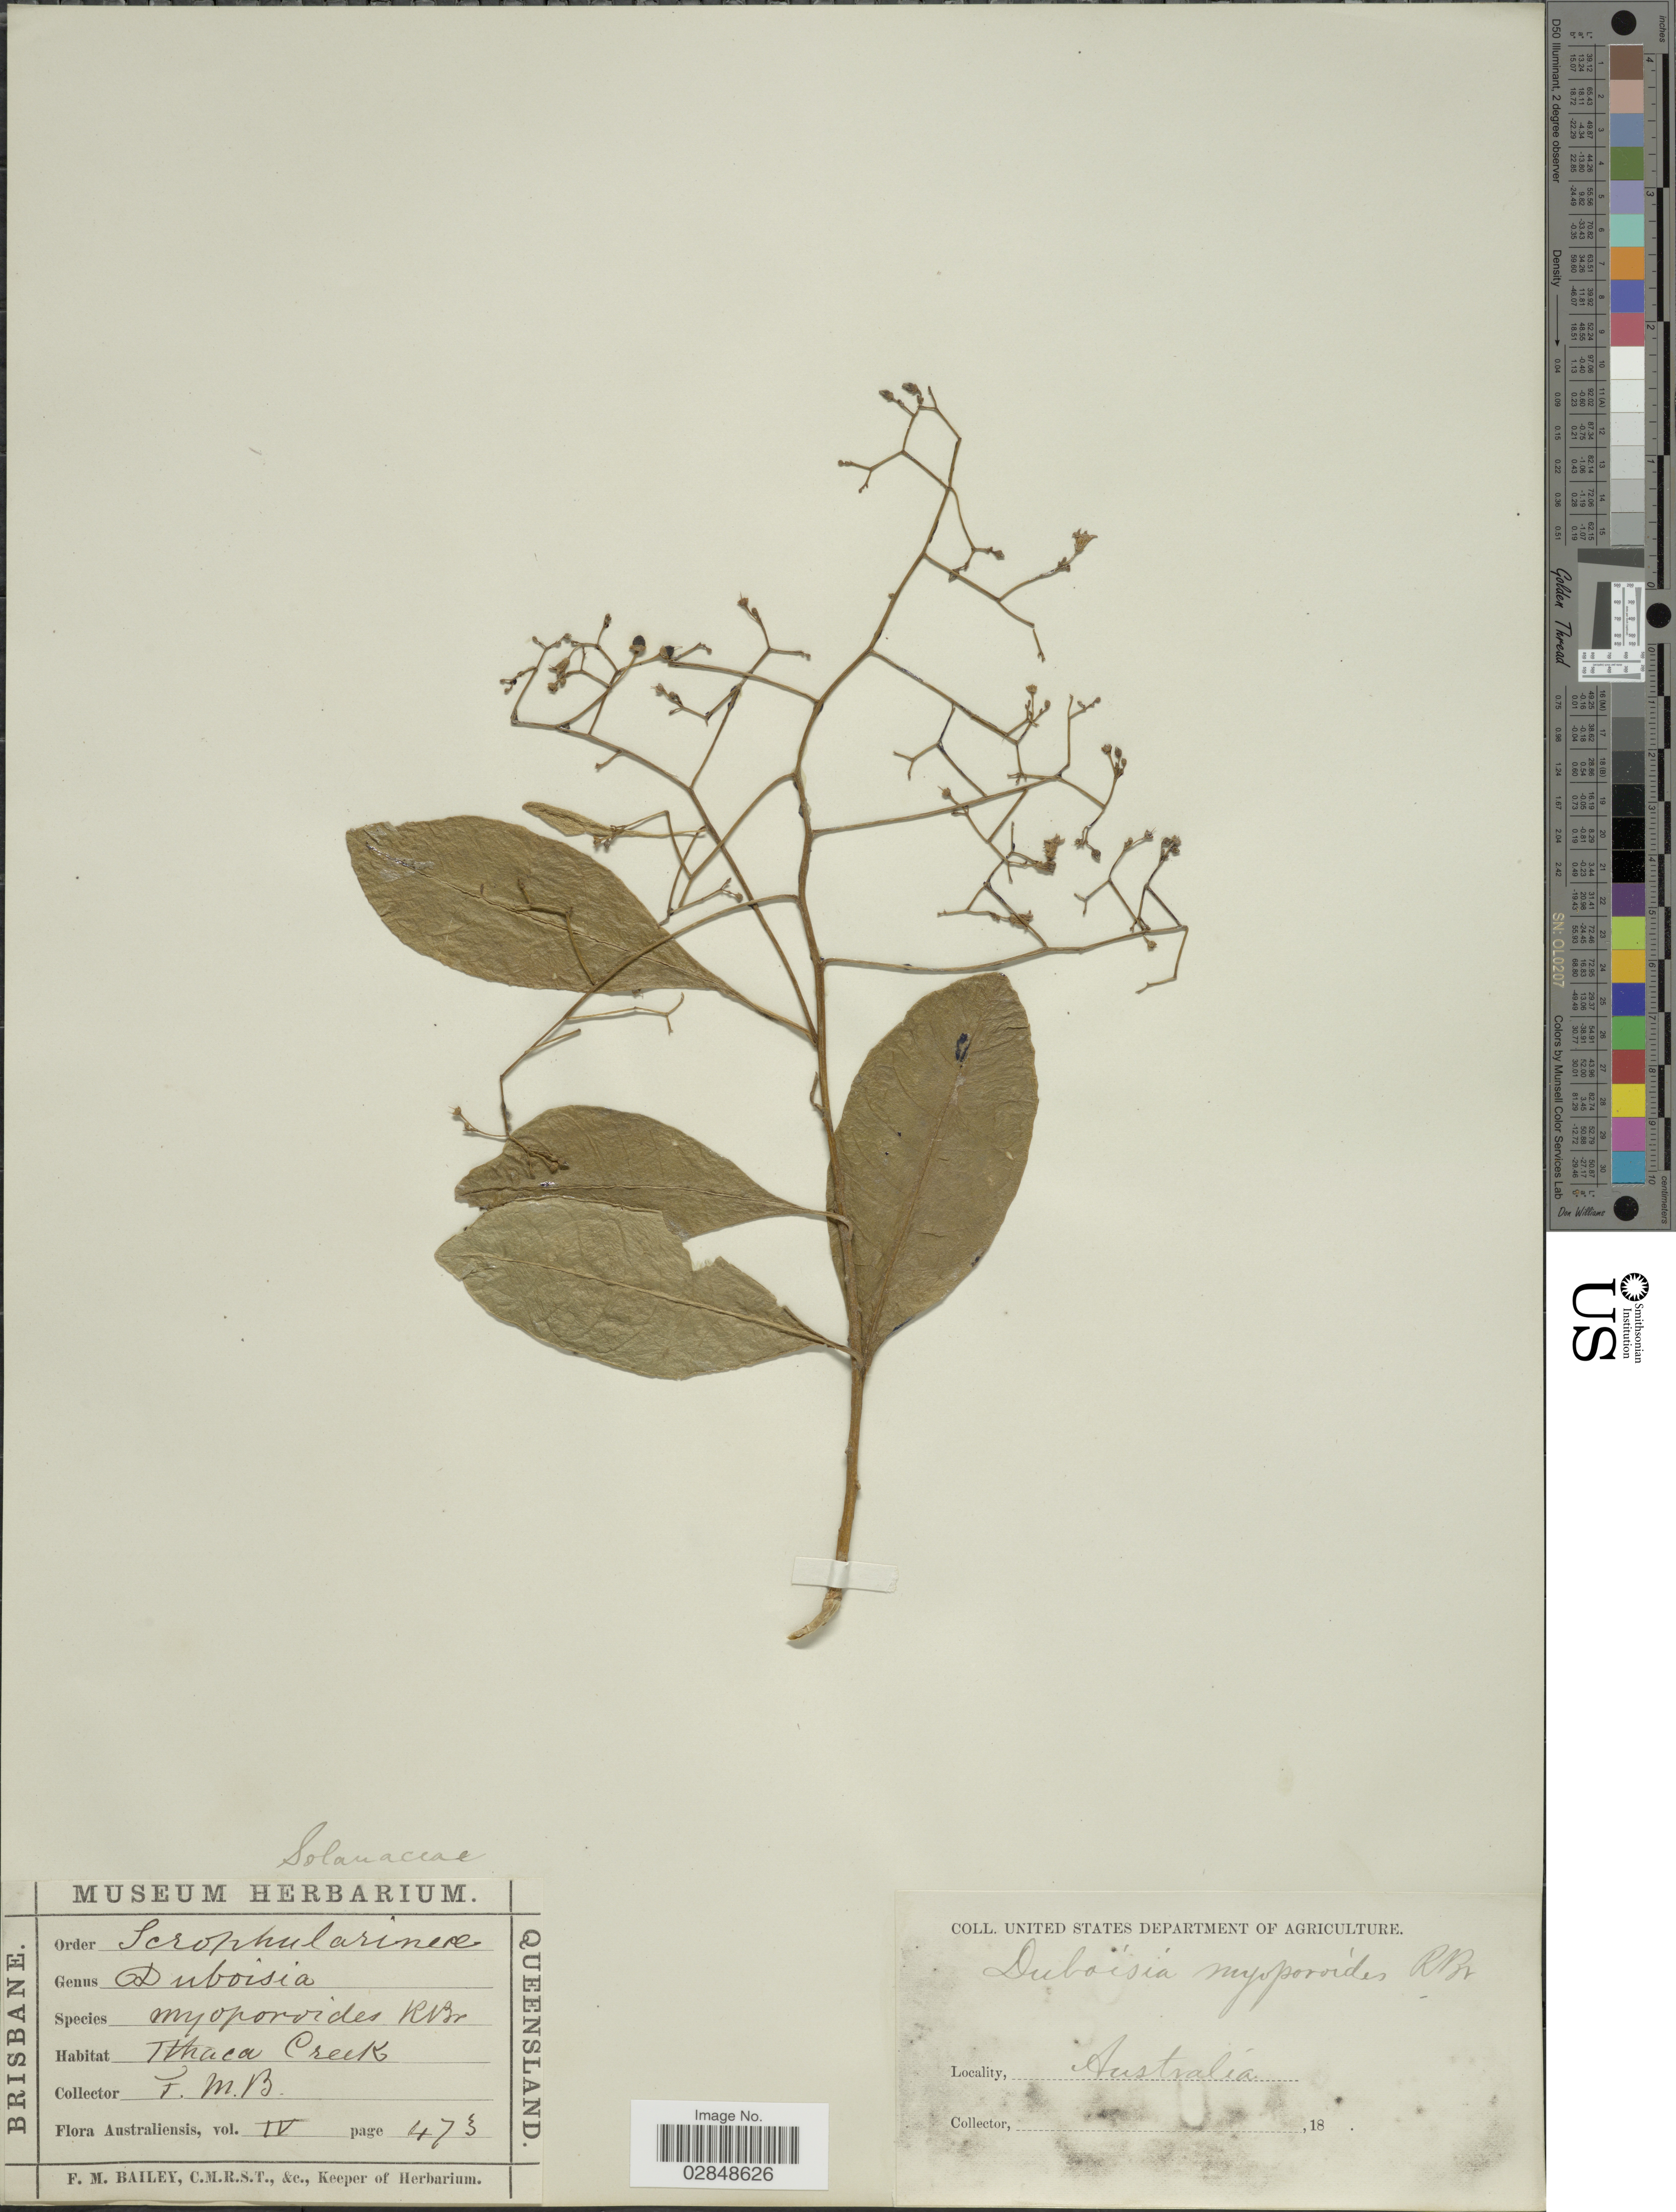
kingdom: Plantae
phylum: Tracheophyta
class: Magnoliopsida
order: Solanales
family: Solanaceae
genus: Duboisia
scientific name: Duboisia myoporoides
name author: R. Br.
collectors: F. M. Bailey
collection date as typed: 18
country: Australia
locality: Ithaca Creek.